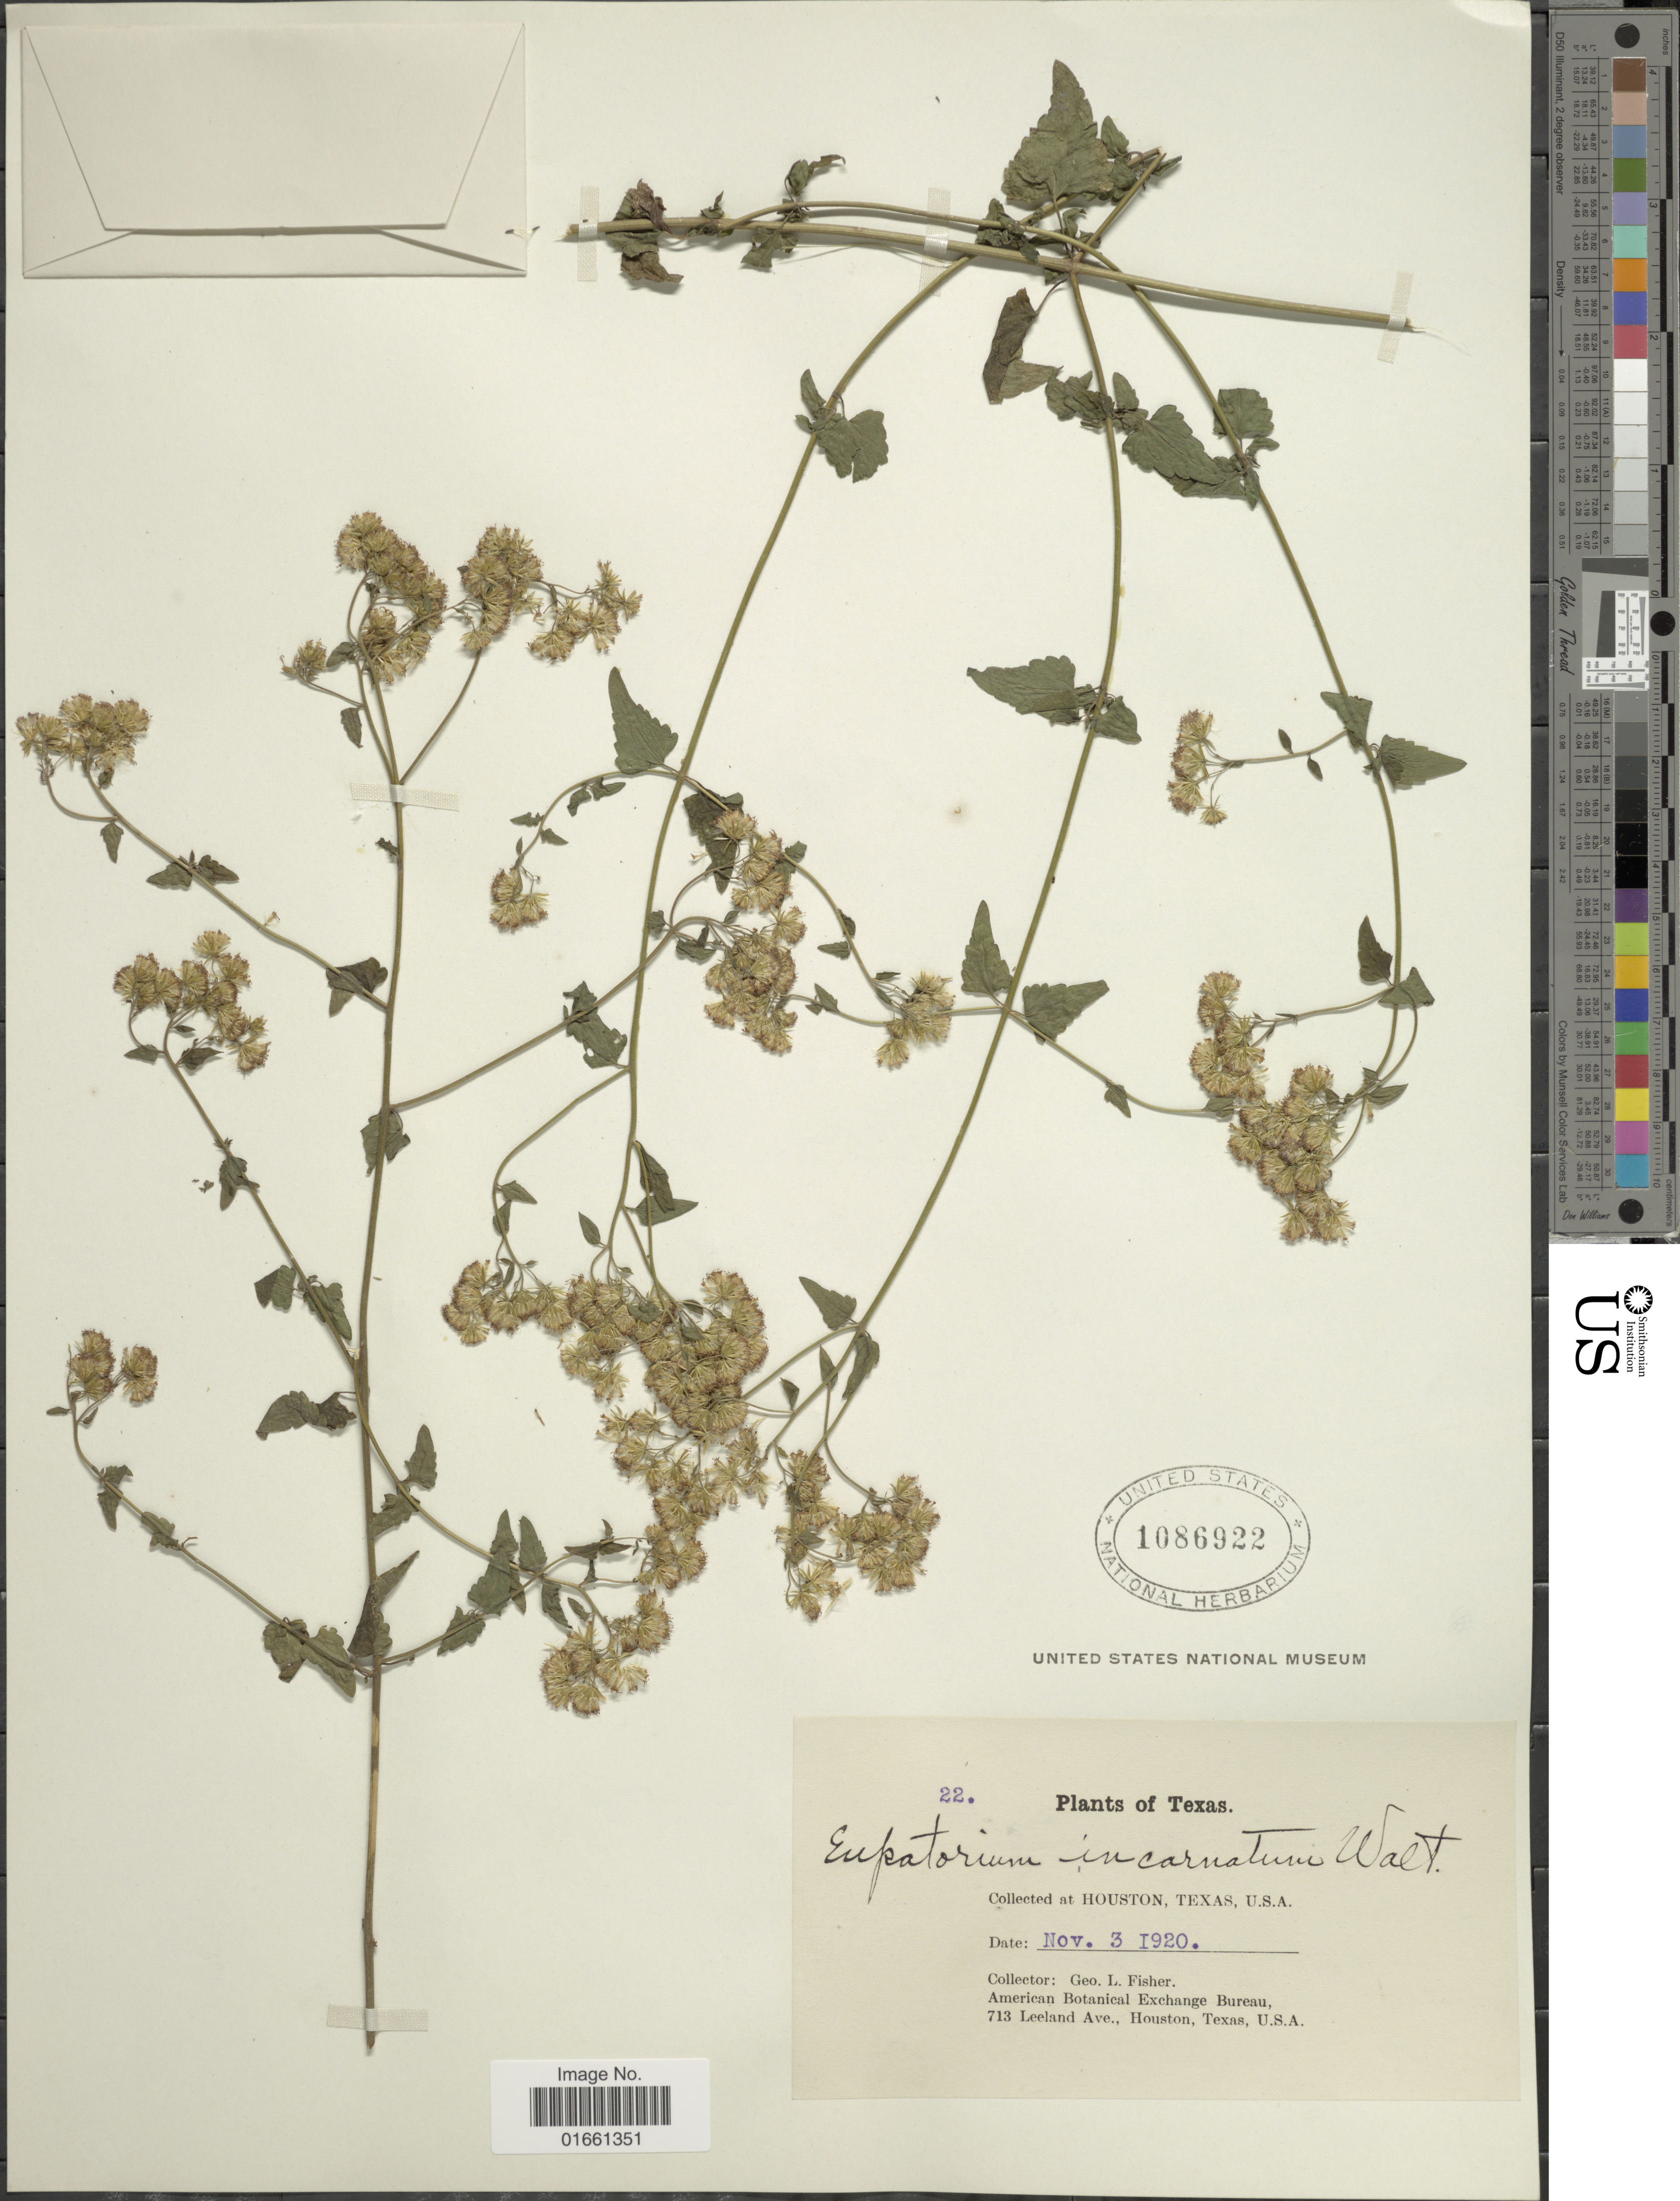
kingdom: Plantae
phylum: Tracheophyta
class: Magnoliopsida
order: Asterales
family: Asteraceae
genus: Fleischmannia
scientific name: Fleischmannia incarnata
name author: (Walter) R.M. King & H. Rob.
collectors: G. L. Fisher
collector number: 22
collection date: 1920-11-03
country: United States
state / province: Texas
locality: Houston.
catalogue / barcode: US 1086922